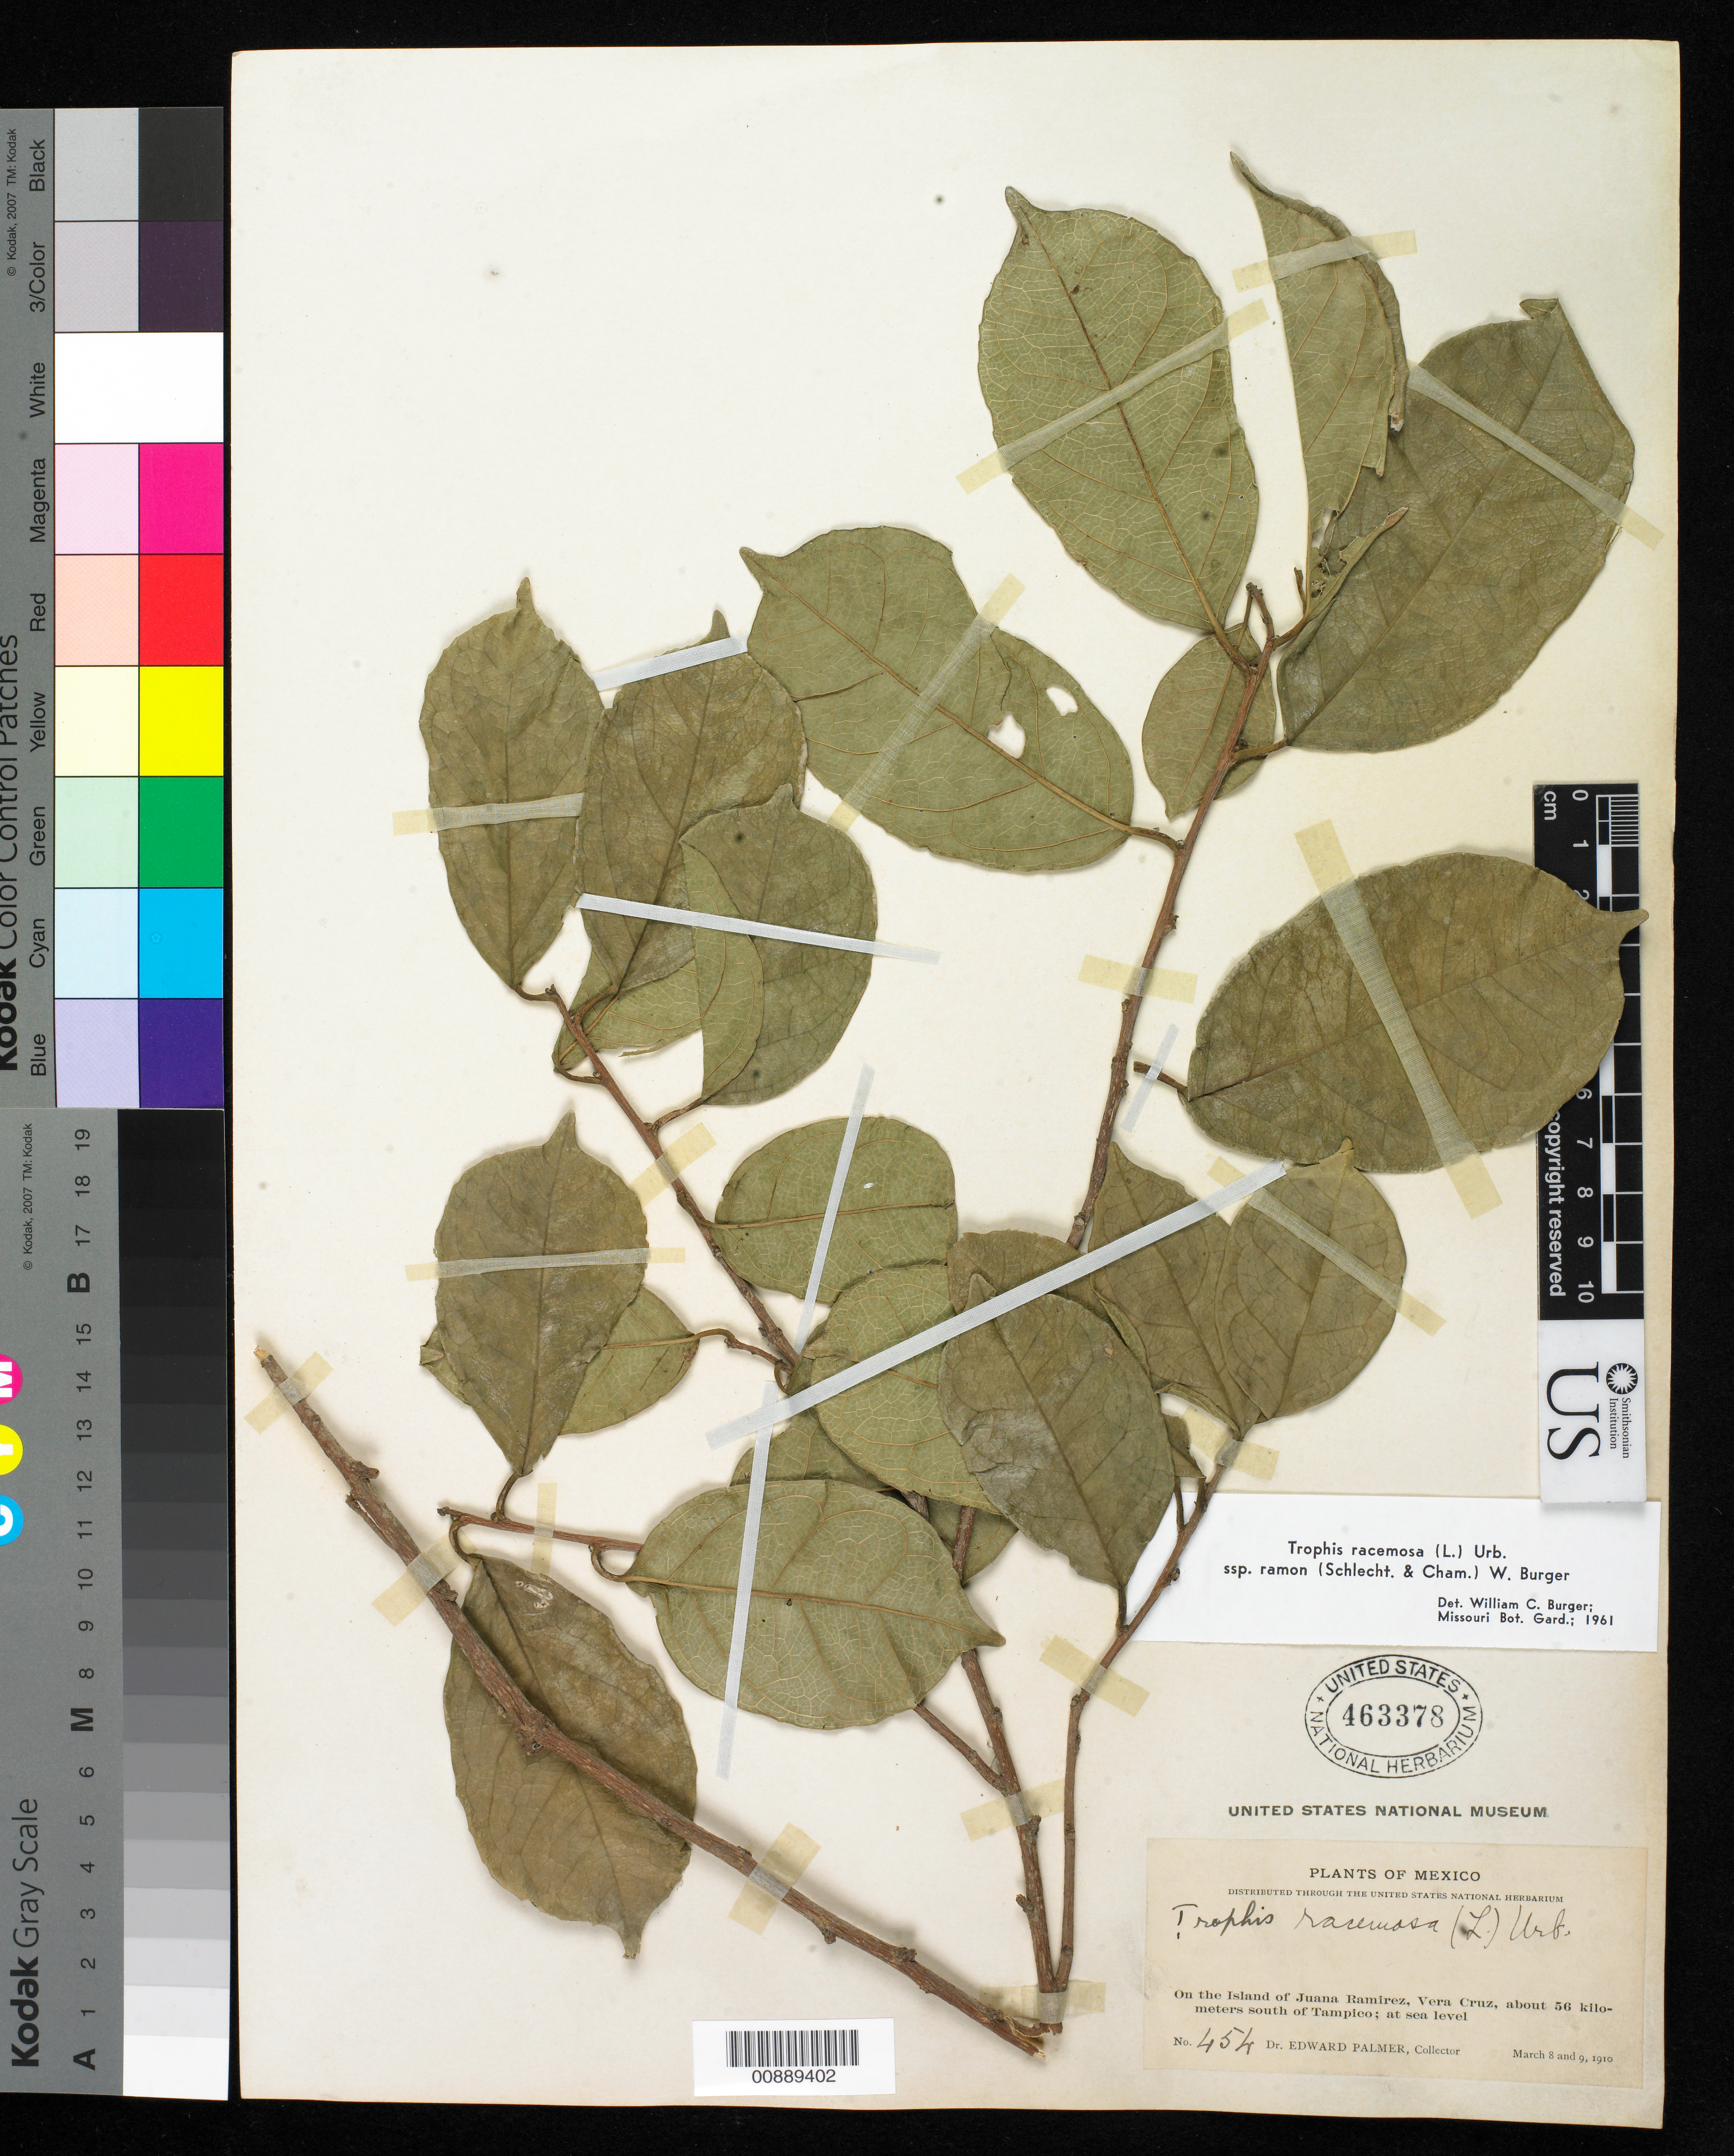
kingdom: Plantae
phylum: Tracheophyta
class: Magnoliopsida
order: Rosales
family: Moraceae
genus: Trophis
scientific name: Trophis racemosa subsp. ramon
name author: (Schltdl. & Cham.) W.C. Burger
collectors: E. Palmer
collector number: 454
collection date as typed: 08 Mar 1910 to 09 Mar 1910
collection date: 1910-03-08/1910-03-09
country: Mexico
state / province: Veracruz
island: Juana Ramírez I.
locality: On the Island of Juana Ramírez, Veracruz, about 56 kilometers south of Tampico.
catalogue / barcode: US 463378